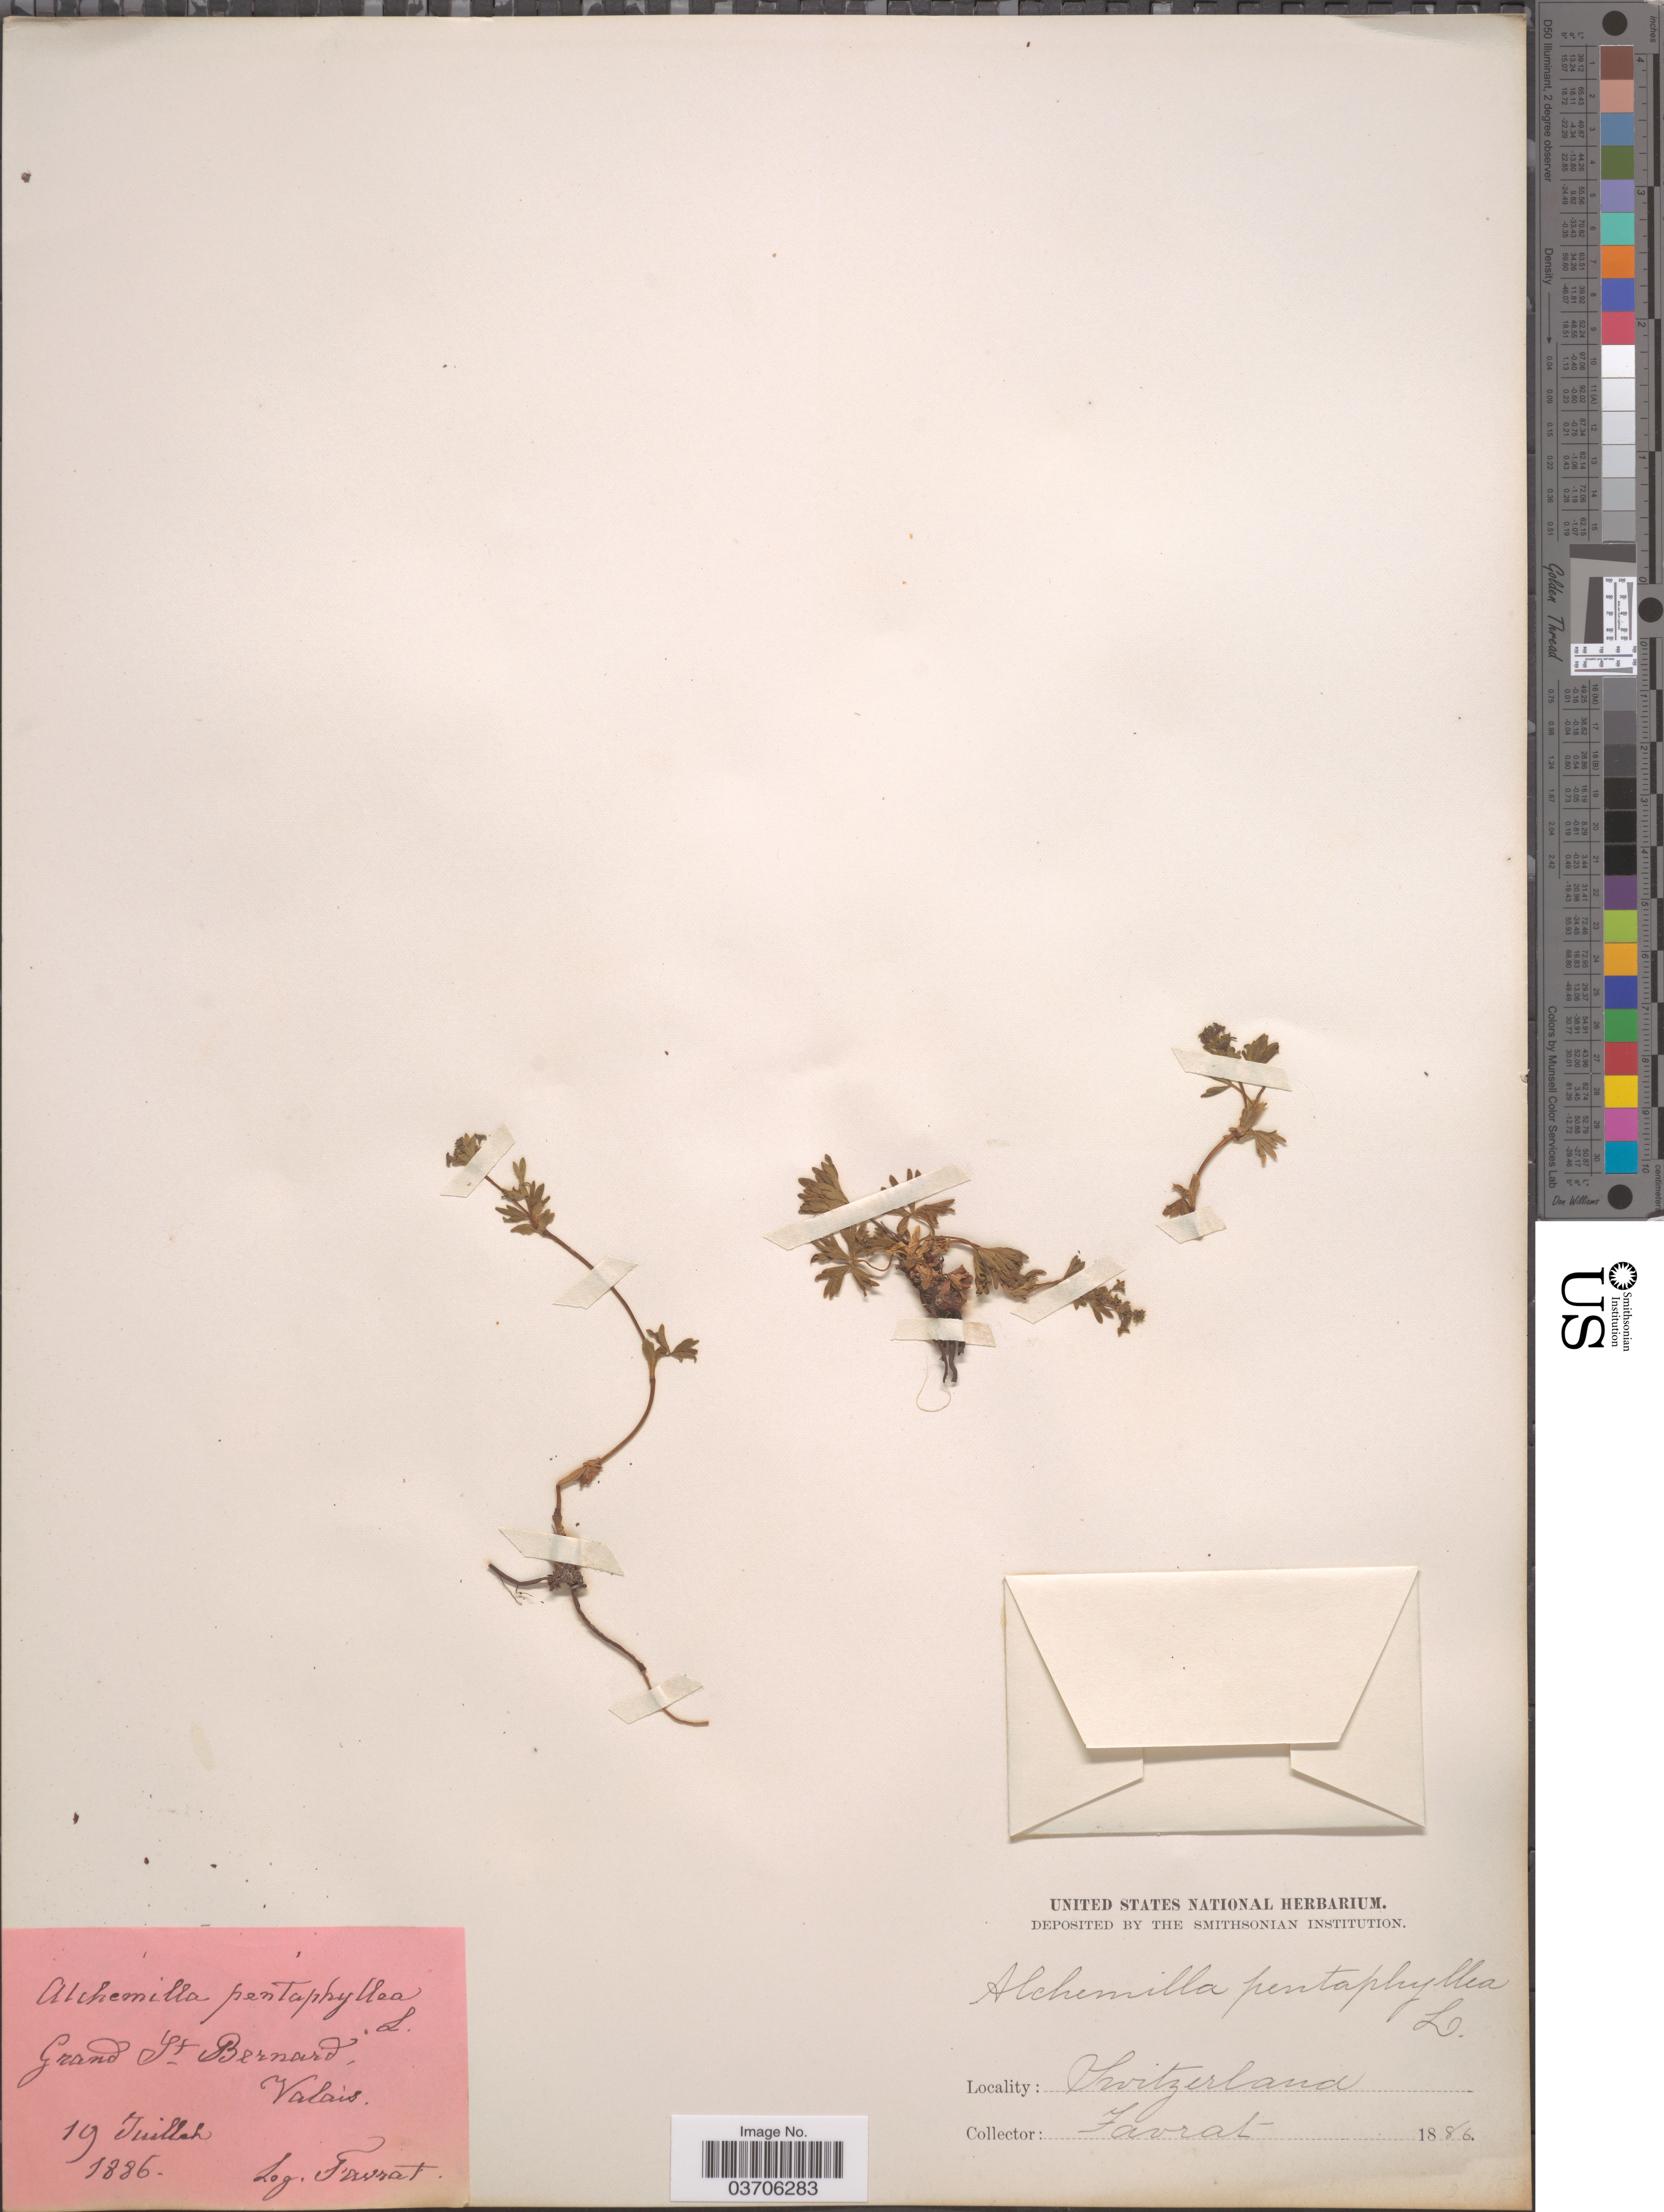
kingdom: Plantae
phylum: Tracheophyta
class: Magnoliopsida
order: Rosales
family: Rosaceae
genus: Alchemilla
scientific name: Alchemilla pentaphylla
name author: L.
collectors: L. Favrat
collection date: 1886-07-19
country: Switzerland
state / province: Valais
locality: Grand St. Bernard.